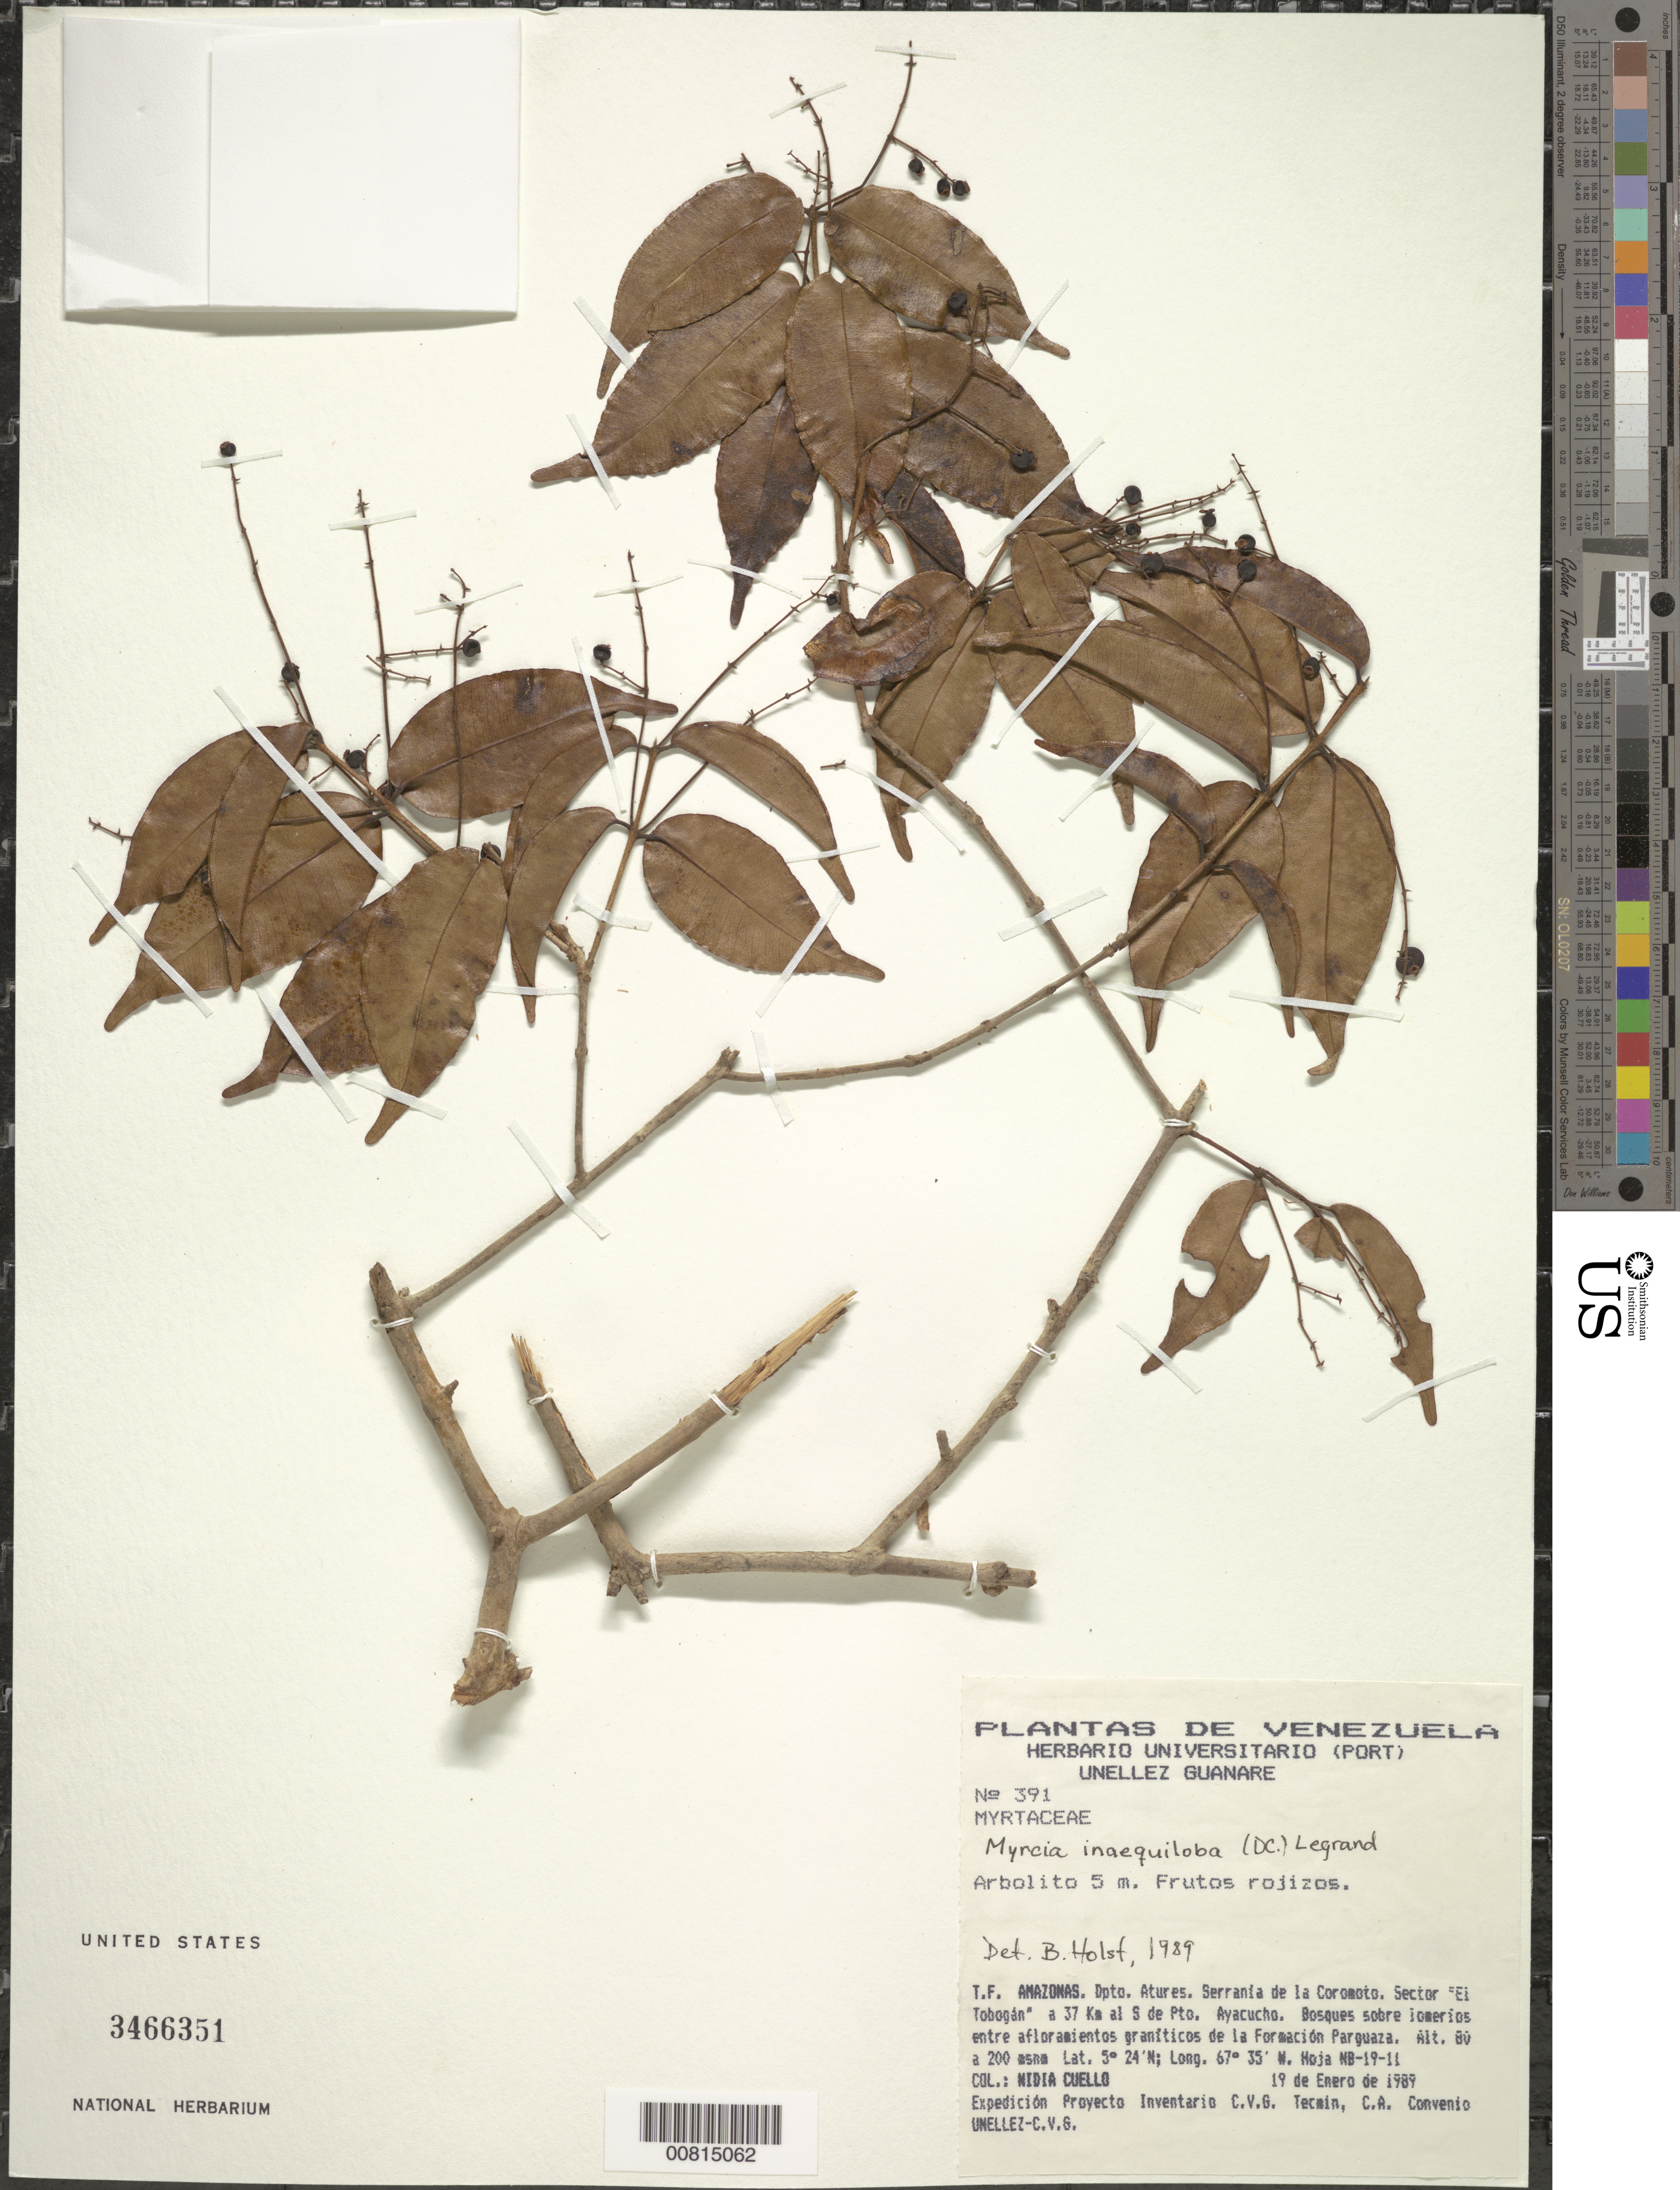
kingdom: Plantae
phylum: Tracheophyta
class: Magnoliopsida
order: Myrtales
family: Myrtaceae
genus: Myrcia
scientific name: Myrcia inaequiloba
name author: (DC.) D. Legrand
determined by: Holst, Bruce K.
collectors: N. L. Cuello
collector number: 391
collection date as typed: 19-Jan-89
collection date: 1989-01-19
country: Venezuela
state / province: Amazonas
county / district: Atures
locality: Serranía Coromoto, sector El Tobogan, 37 km S Pto. Ayacucho; la formacion Parguaza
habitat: Bosques sobre lomerios entre afloraientos graniticos de la Formacion Parguaza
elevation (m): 80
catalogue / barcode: US 3466351